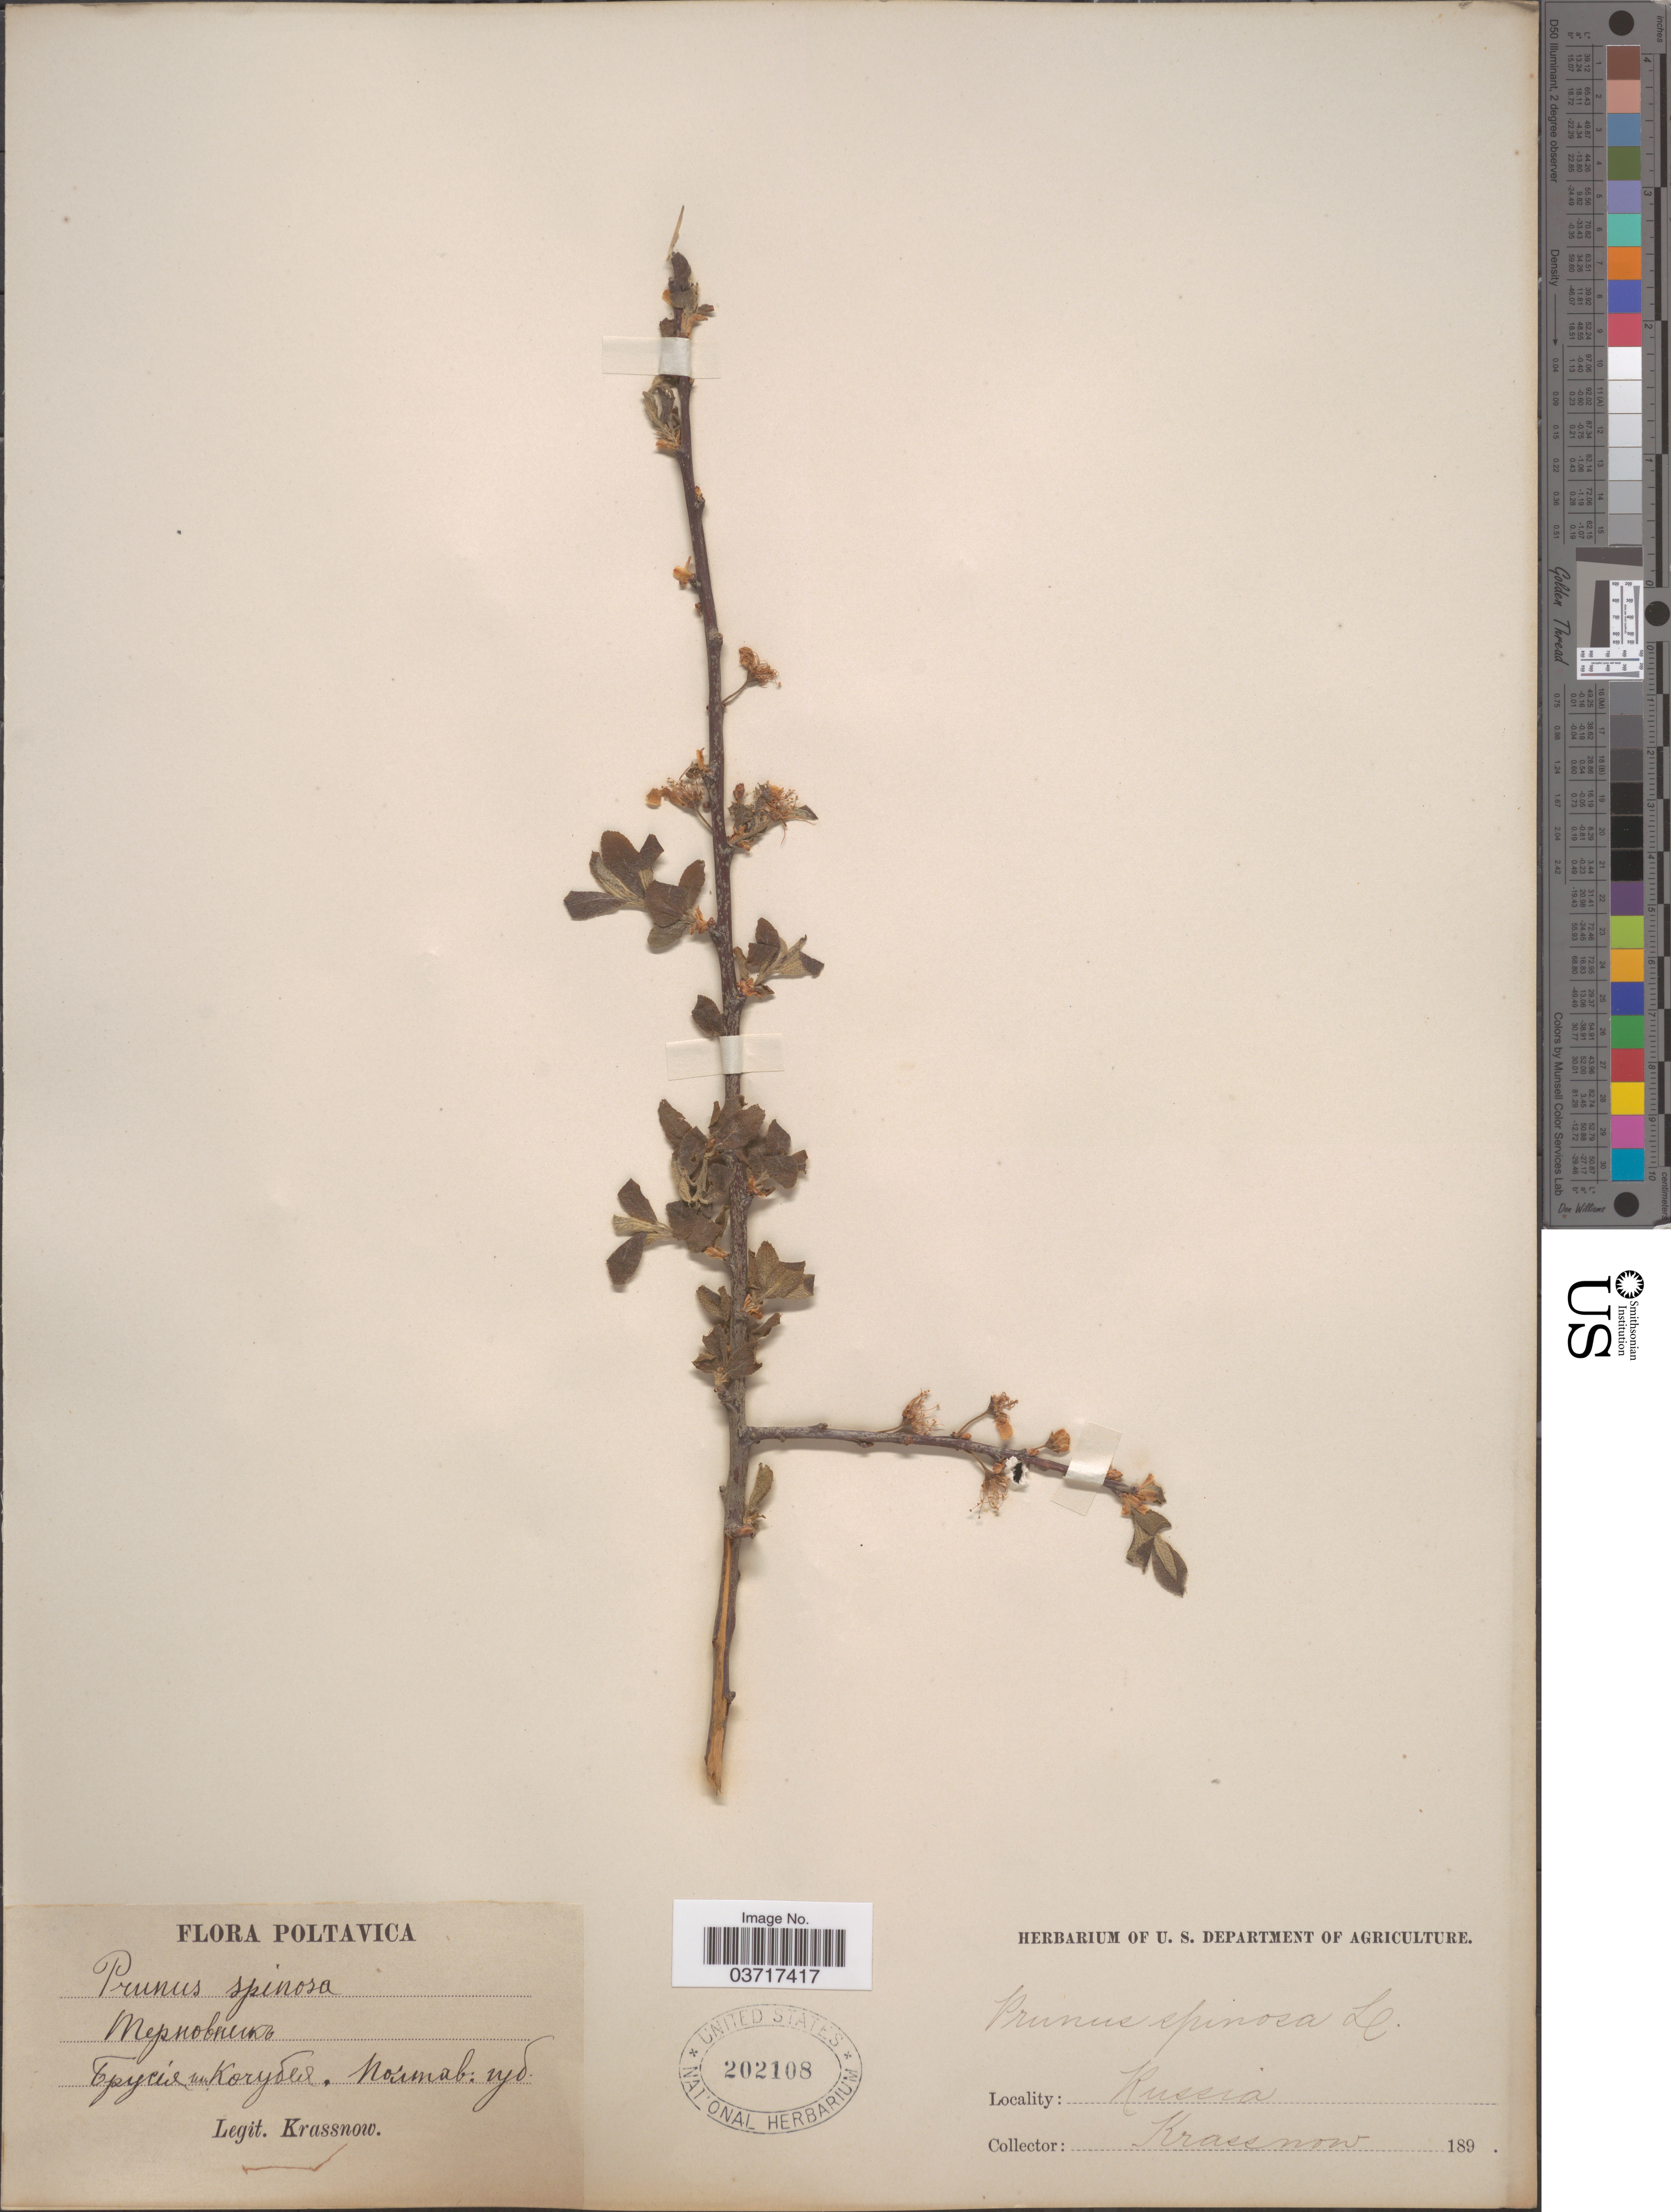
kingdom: Plantae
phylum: Tracheophyta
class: Magnoliopsida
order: Rosales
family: Rosaceae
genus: Prunus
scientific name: Prunus spinosa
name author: L.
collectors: -. Krassnow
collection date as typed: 189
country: Ukraine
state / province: Poltava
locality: Brusiya or Kochubeya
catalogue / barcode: US 202108